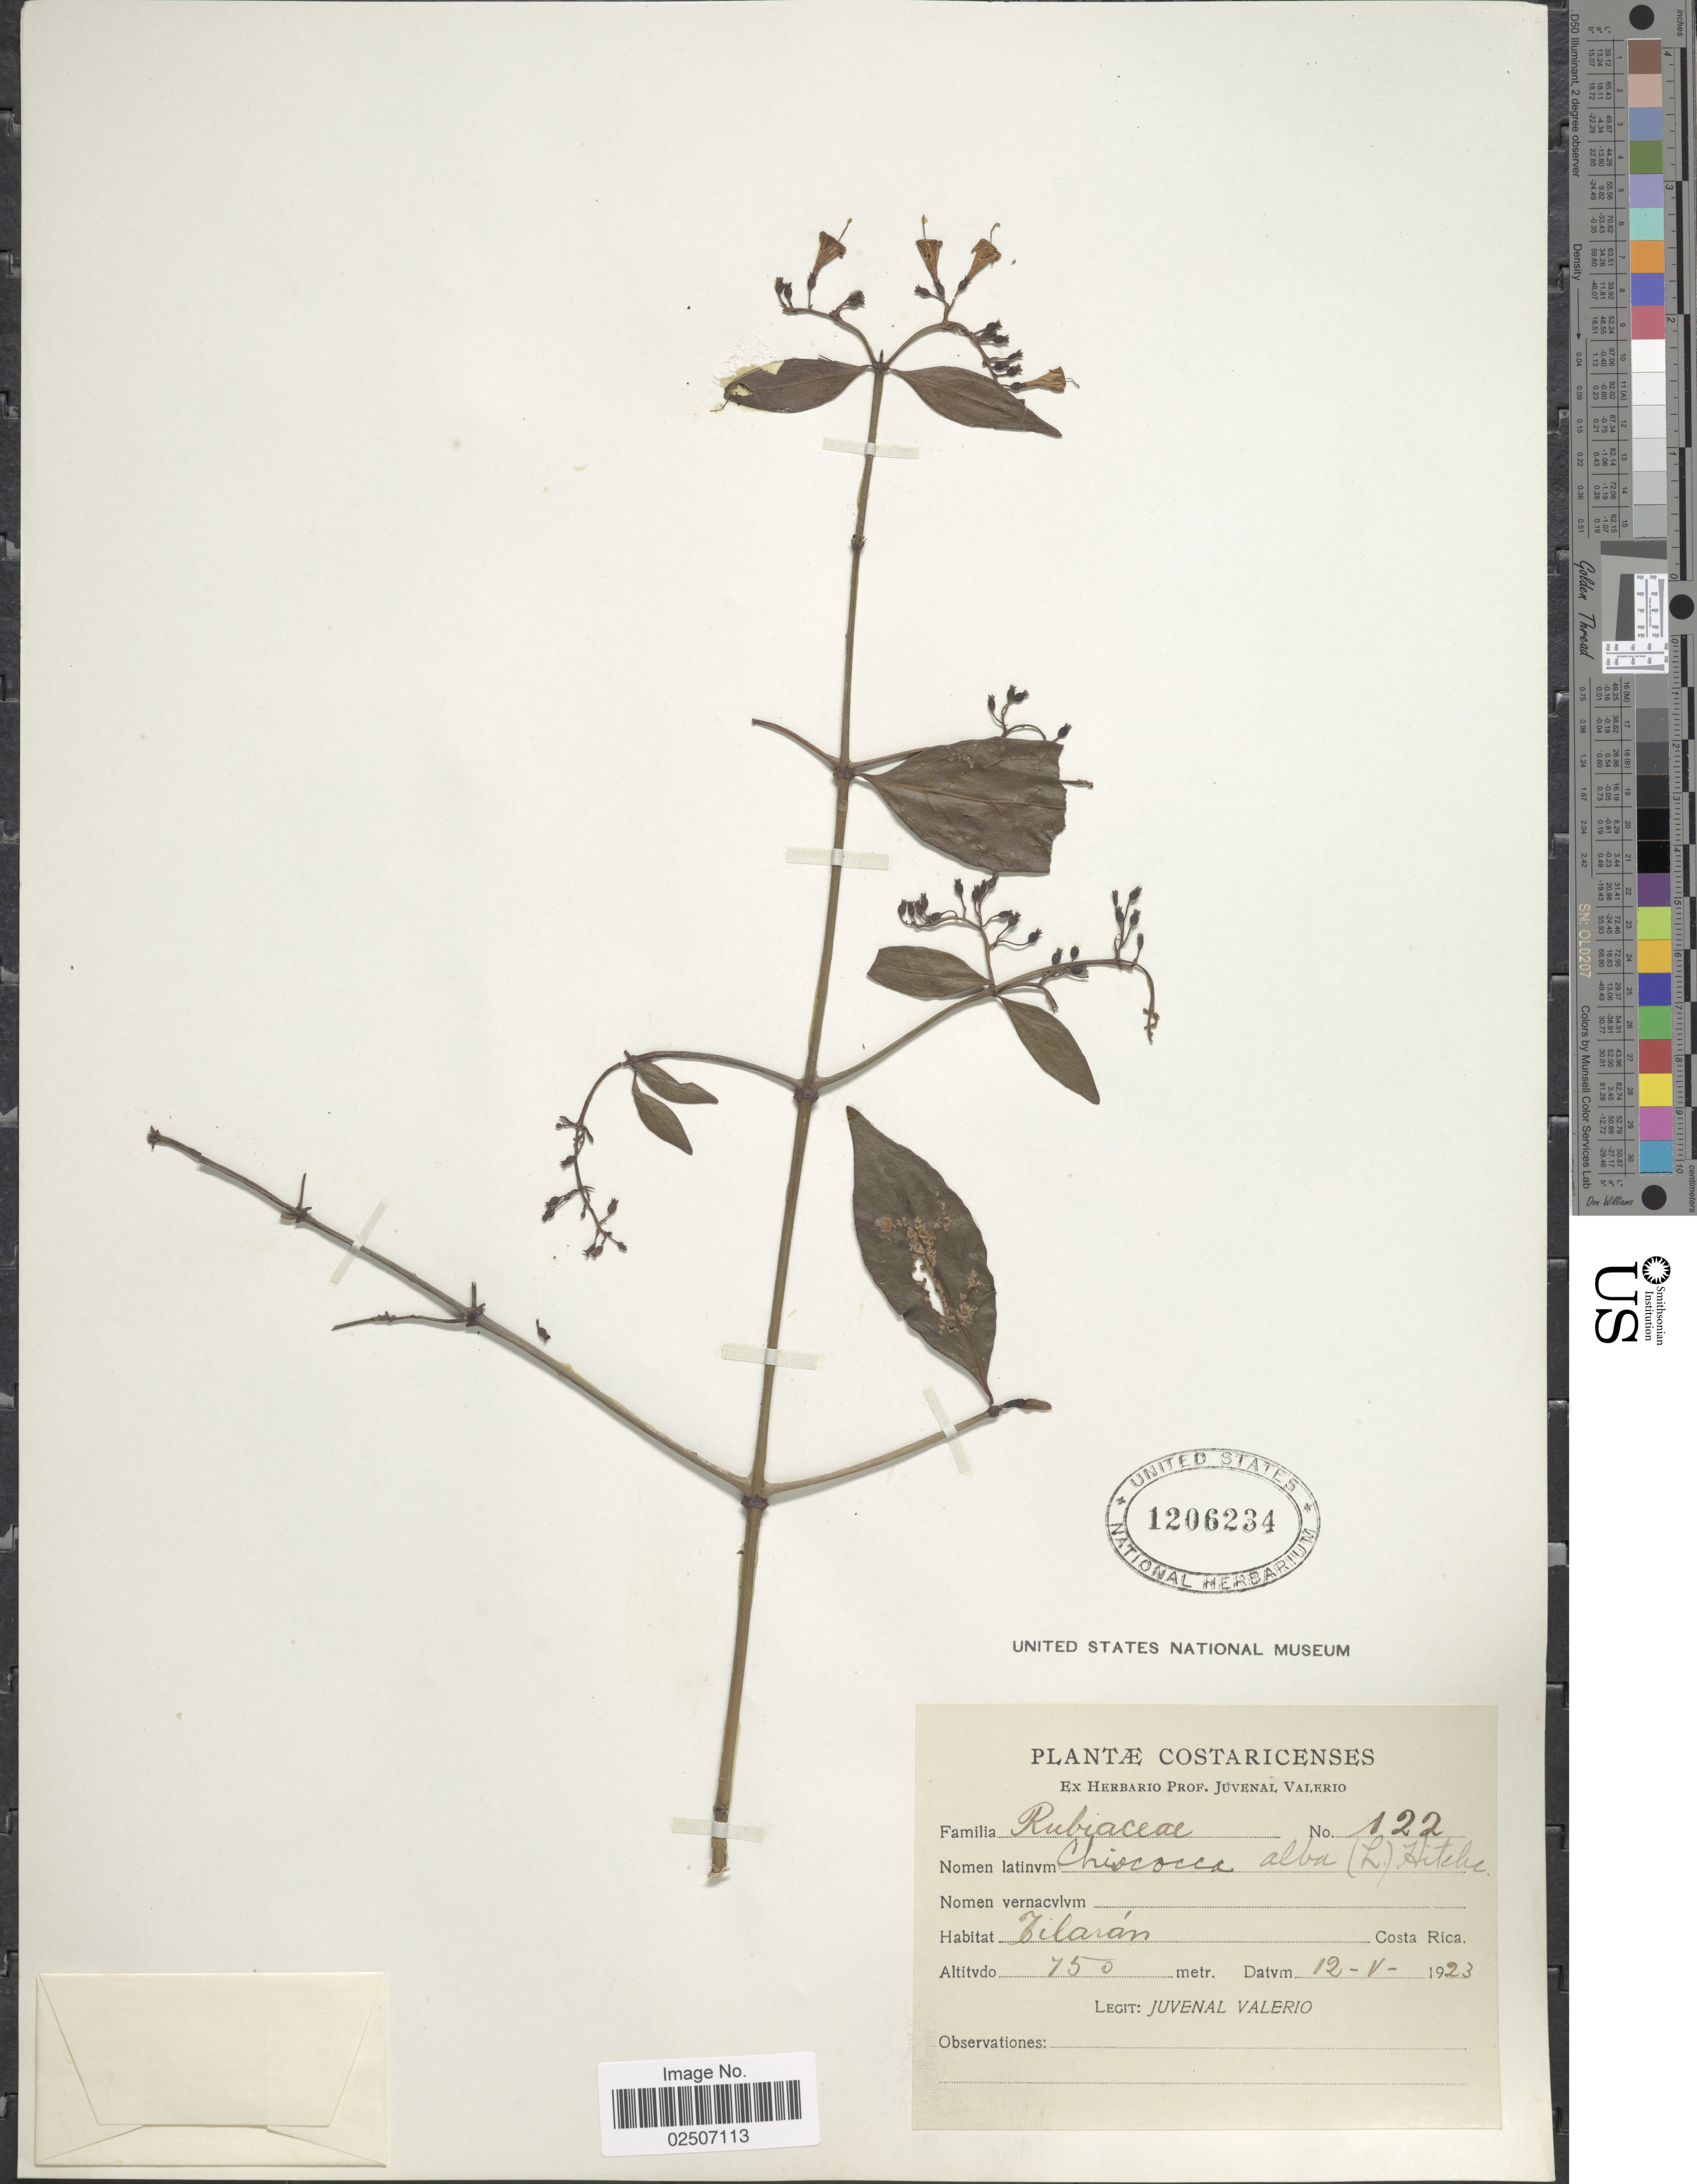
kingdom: Plantae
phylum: Tracheophyta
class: Magnoliopsida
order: Gentianales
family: Rubiaceae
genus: Chiococca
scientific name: Chiococca alba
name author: (L.) Hitchc.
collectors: J. Valerio R.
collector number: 122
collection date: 1923-05-12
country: Costa Rica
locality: Tilarán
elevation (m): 750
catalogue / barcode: US 1206234